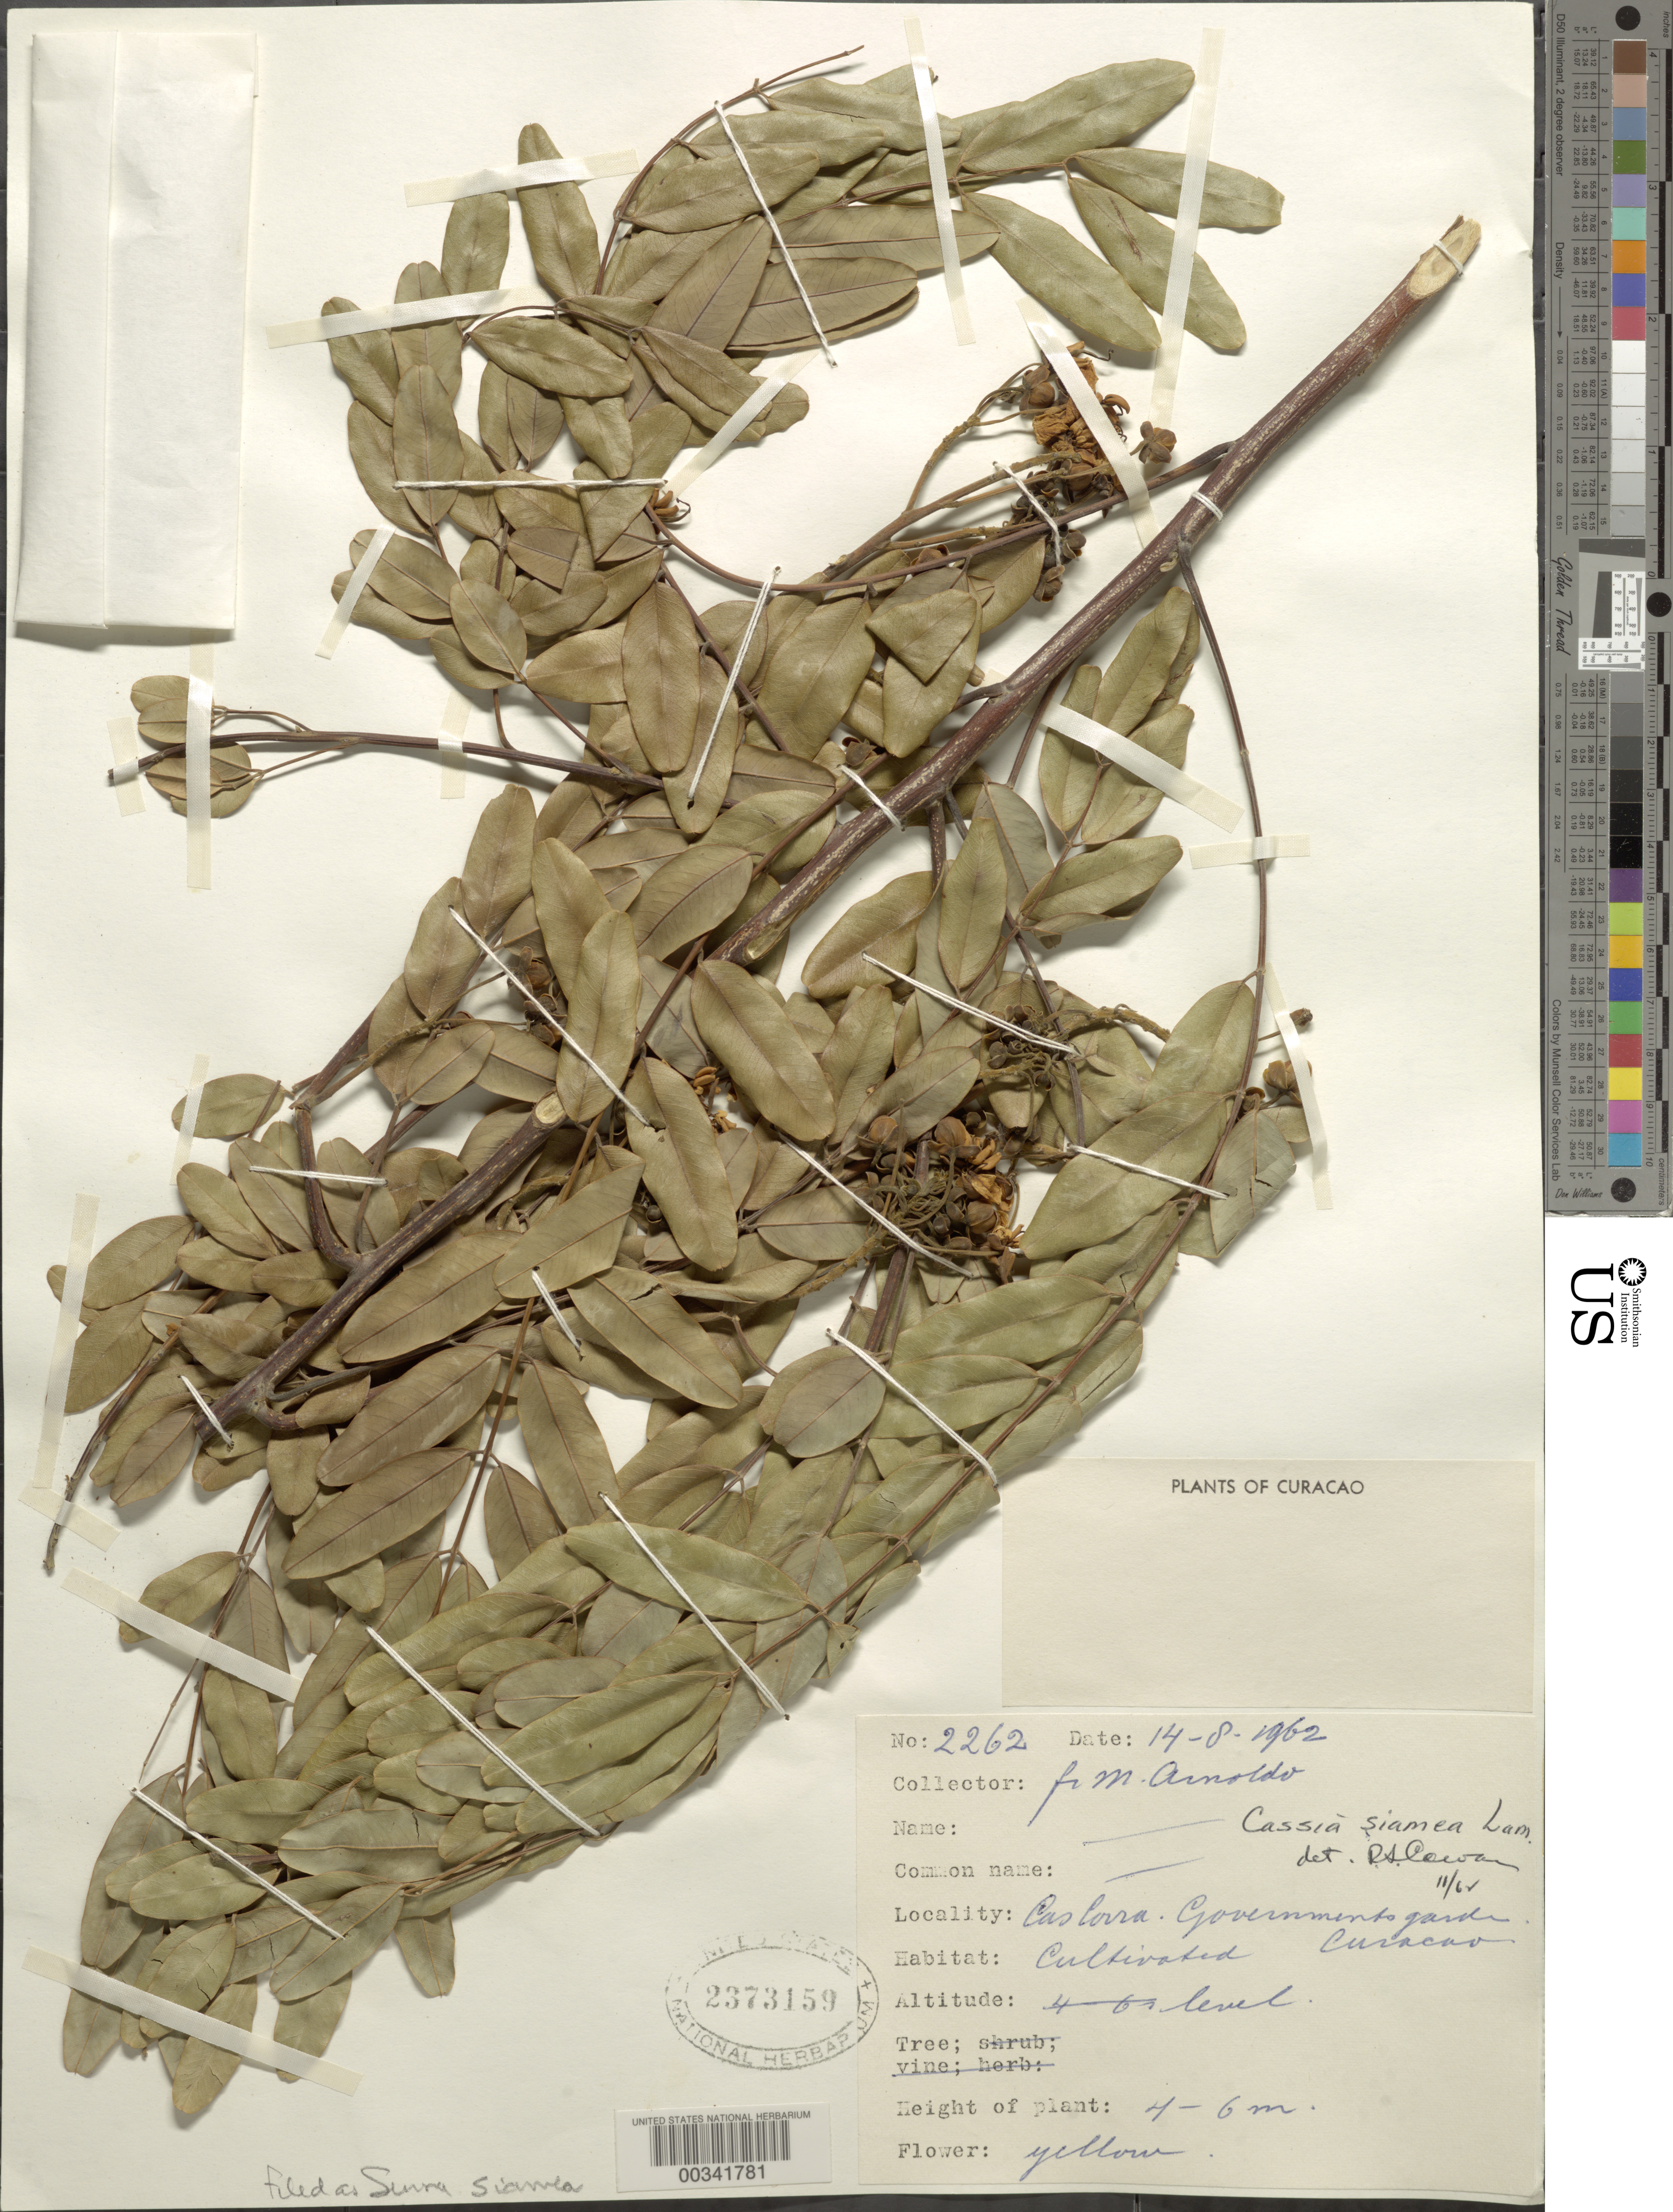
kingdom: Plantae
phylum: Tracheophyta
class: Magnoliopsida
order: Fabales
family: Fabaceae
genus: Senna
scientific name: Senna siamea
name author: (Lam.) H.S. Irwin & Barneby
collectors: N. Arnoldo-Broeders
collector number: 2262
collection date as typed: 14 Aug 1962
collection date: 1962-08-14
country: Curaçao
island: Curaçao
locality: Caslorra; government garden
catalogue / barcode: US 2373159